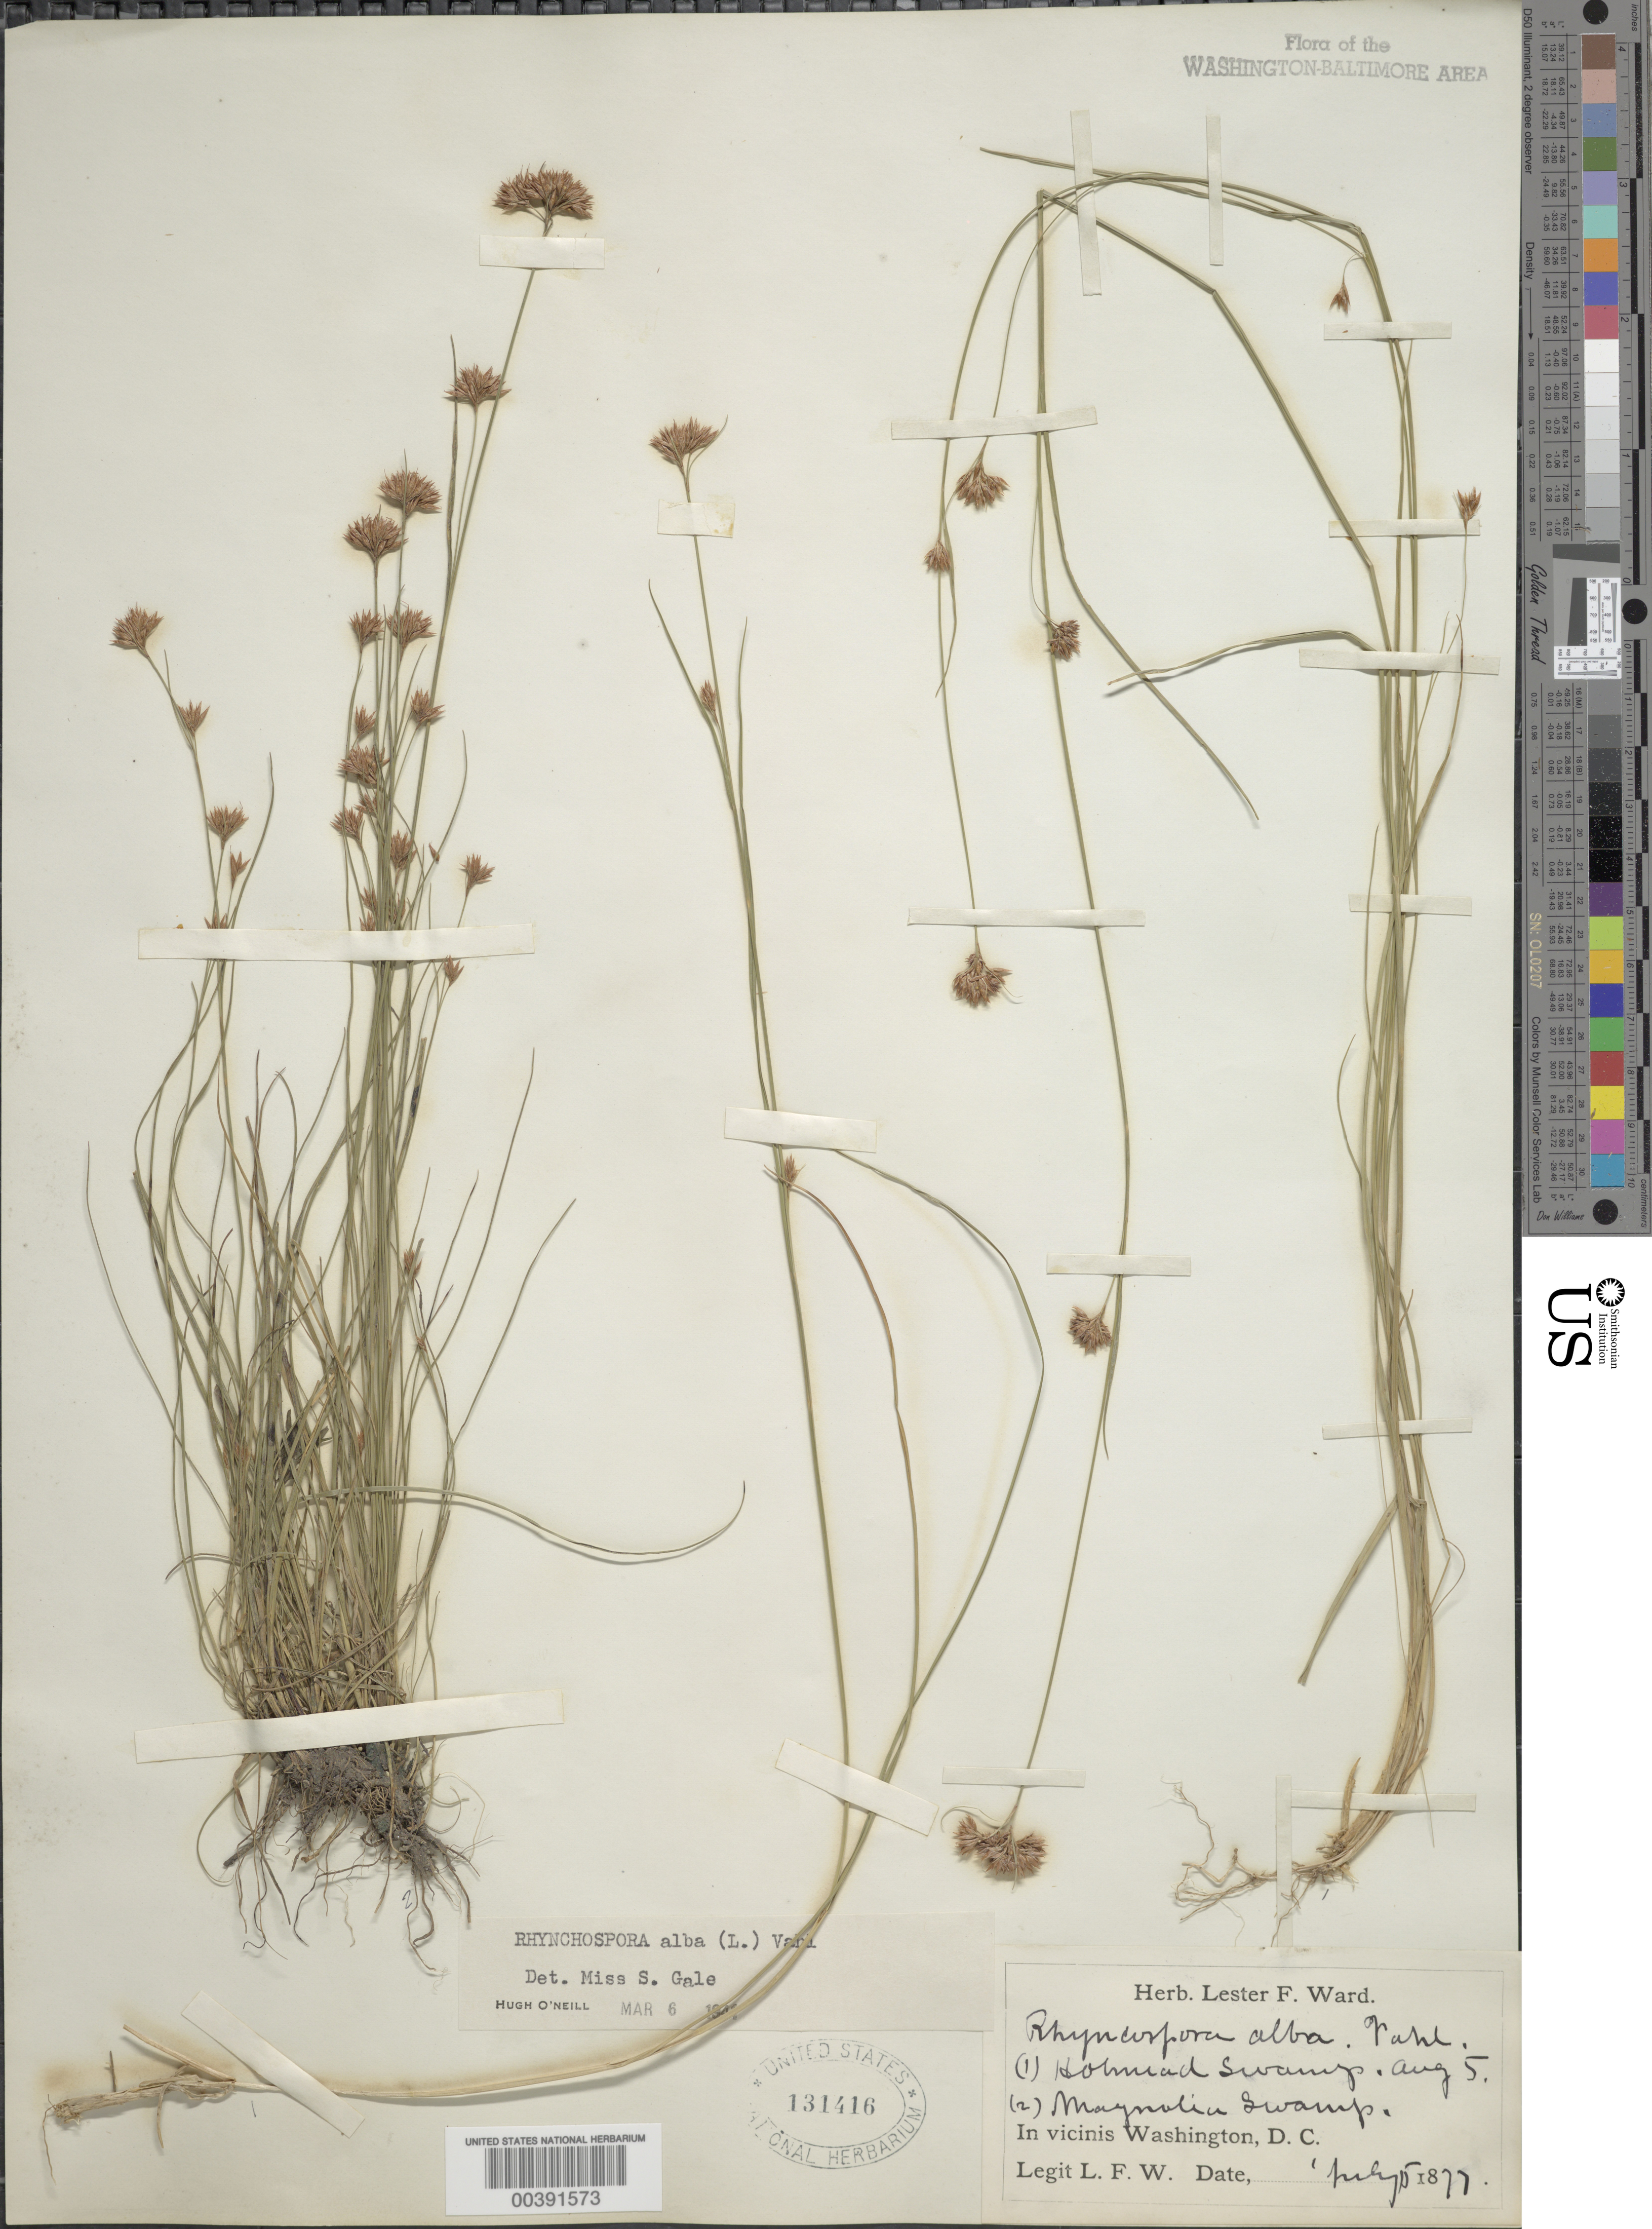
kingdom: Plantae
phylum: Tracheophyta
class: Liliopsida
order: Poales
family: Cyperaceae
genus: Rhynchospora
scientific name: Rhynchospora alba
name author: (L.) Vahl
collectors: L. F. Ward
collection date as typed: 05 Aug 1877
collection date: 1877-08-05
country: United States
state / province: District of Columbia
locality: Holmead Swamp (Piney Branch) Rock Creek Park & vicinity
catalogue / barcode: US 131416